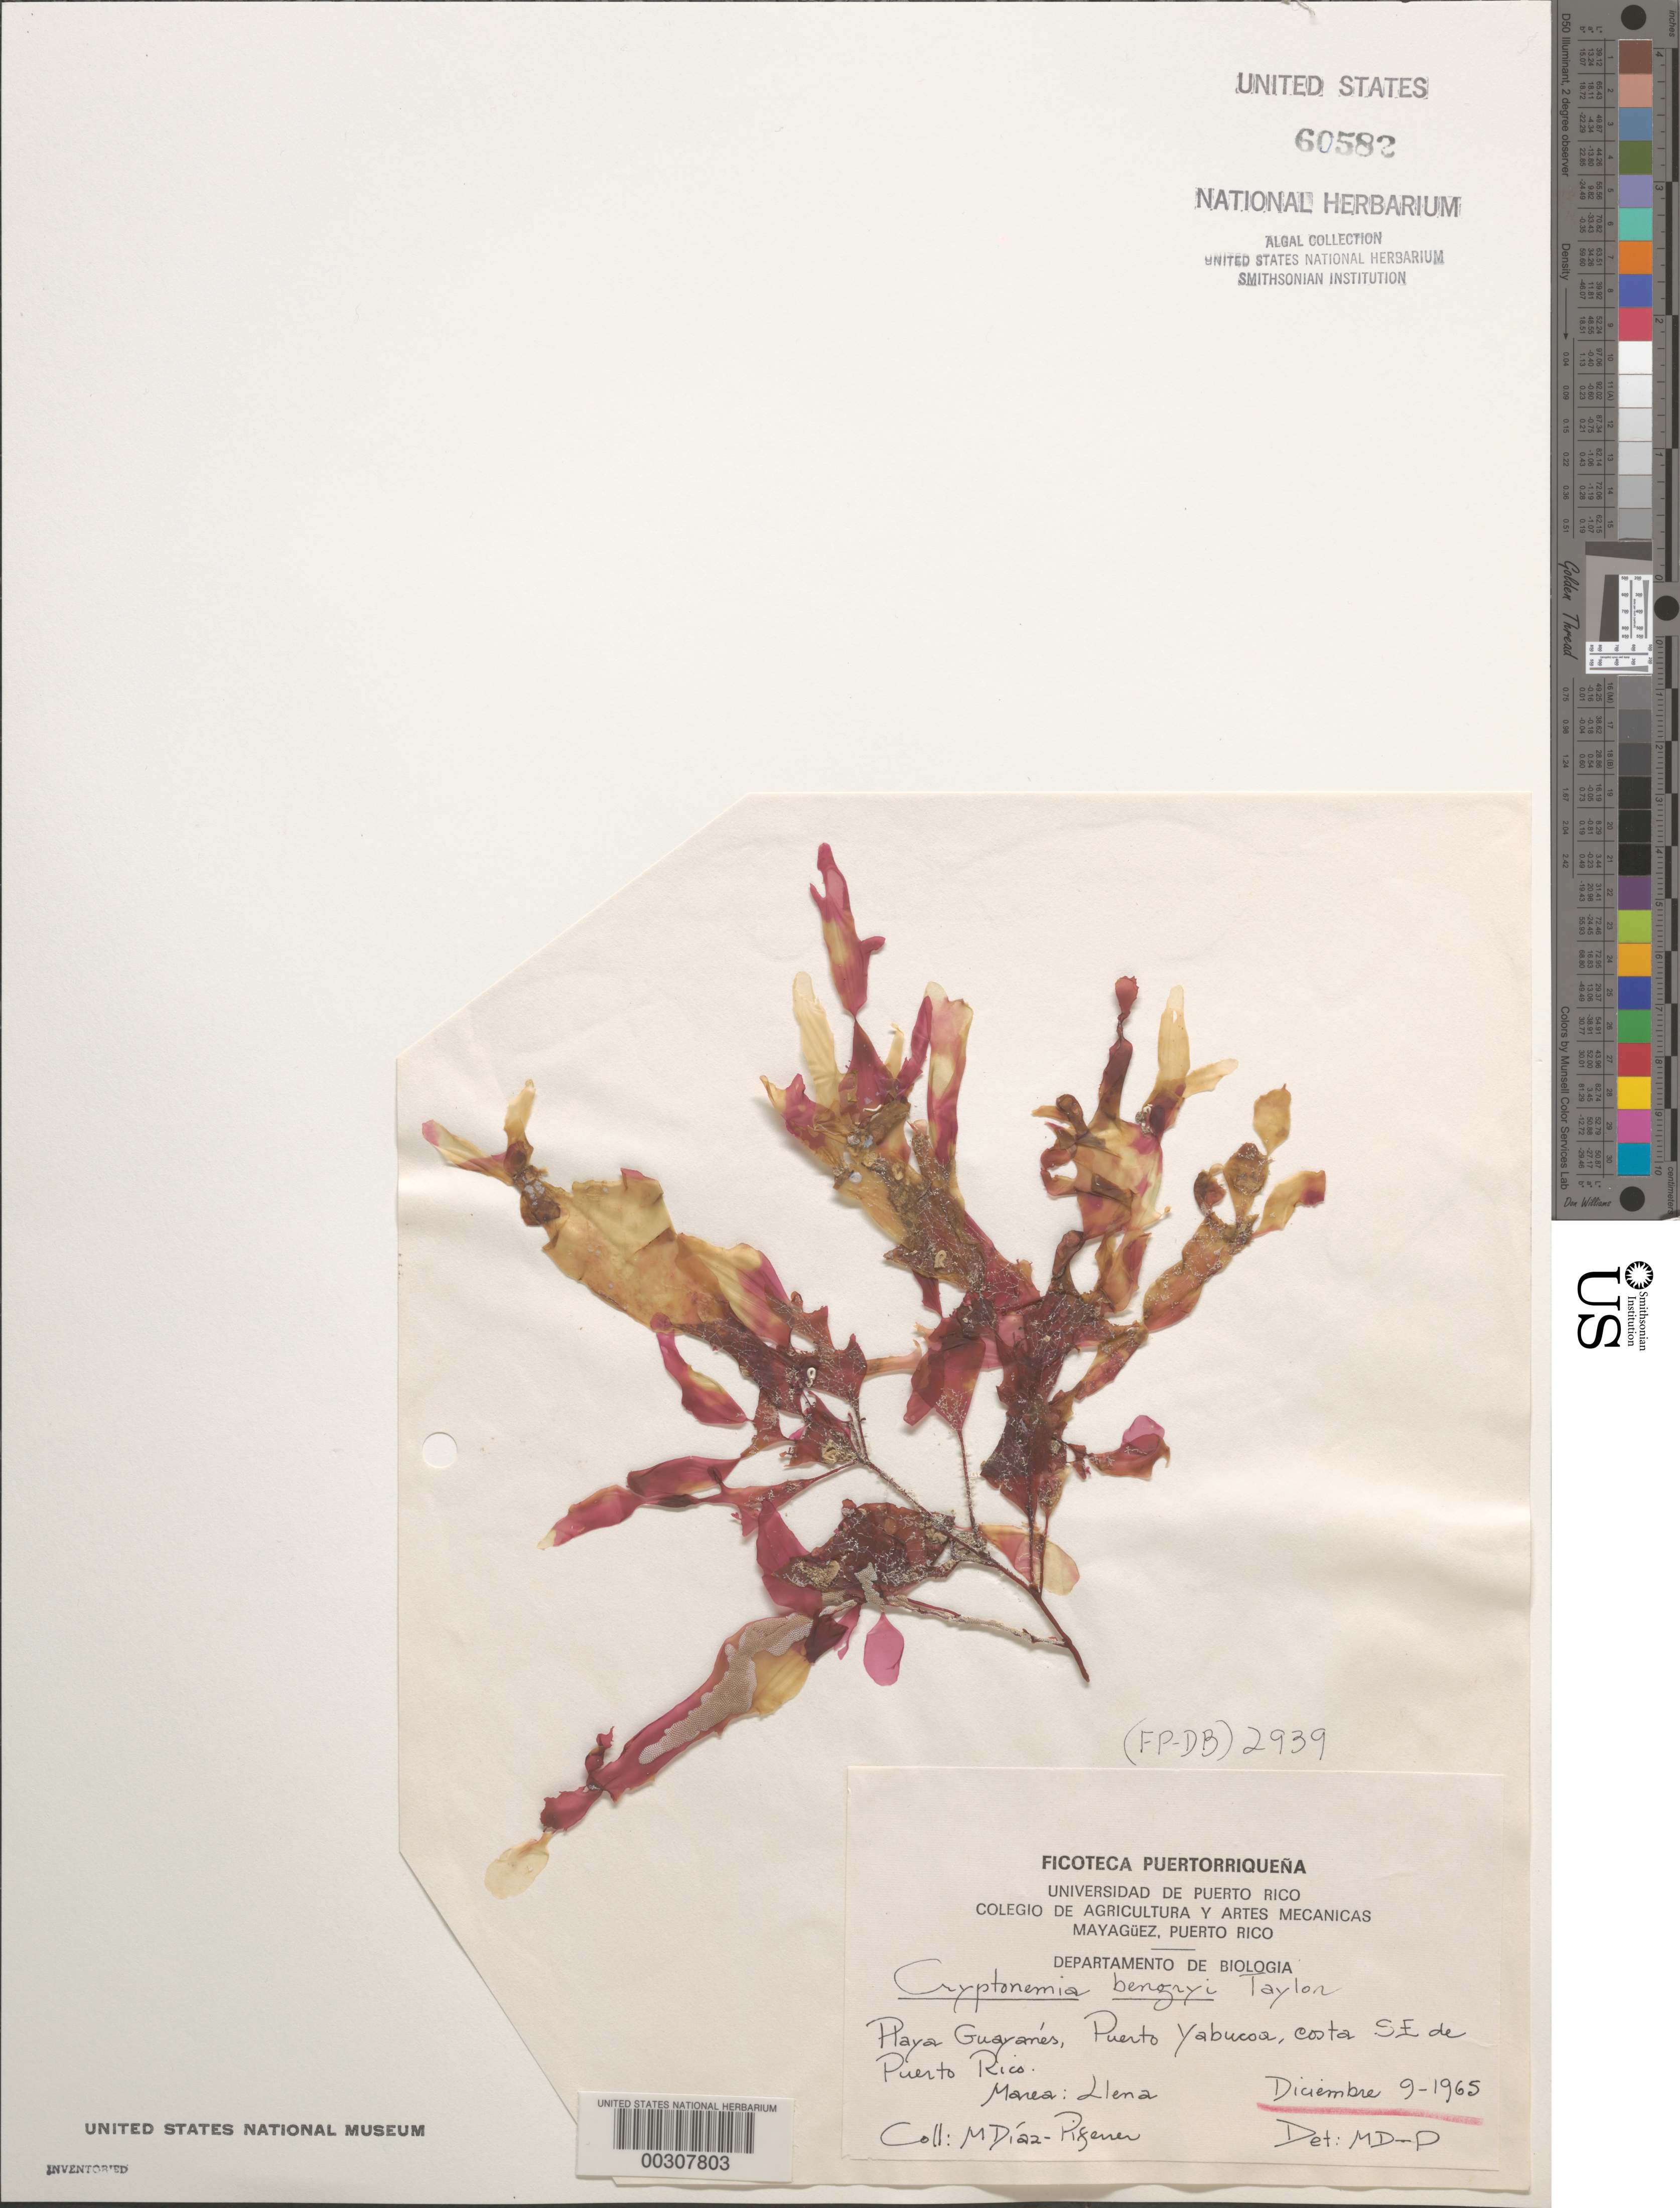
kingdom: Plantae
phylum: Rhodophyta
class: Florideophyceae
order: Halymeniales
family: Halymeniaceae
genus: Cryptonemia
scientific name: Cryptonemia bengryi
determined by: Diaz-Piferrer, M.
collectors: M. Diaz-Piferrer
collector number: (fp-db) 2939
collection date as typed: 09 Dec 1965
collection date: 1965-12-09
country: Puerto Rico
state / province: Yabucoa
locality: Playa Guayanes, Puerto Yabucoa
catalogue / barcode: US 60582